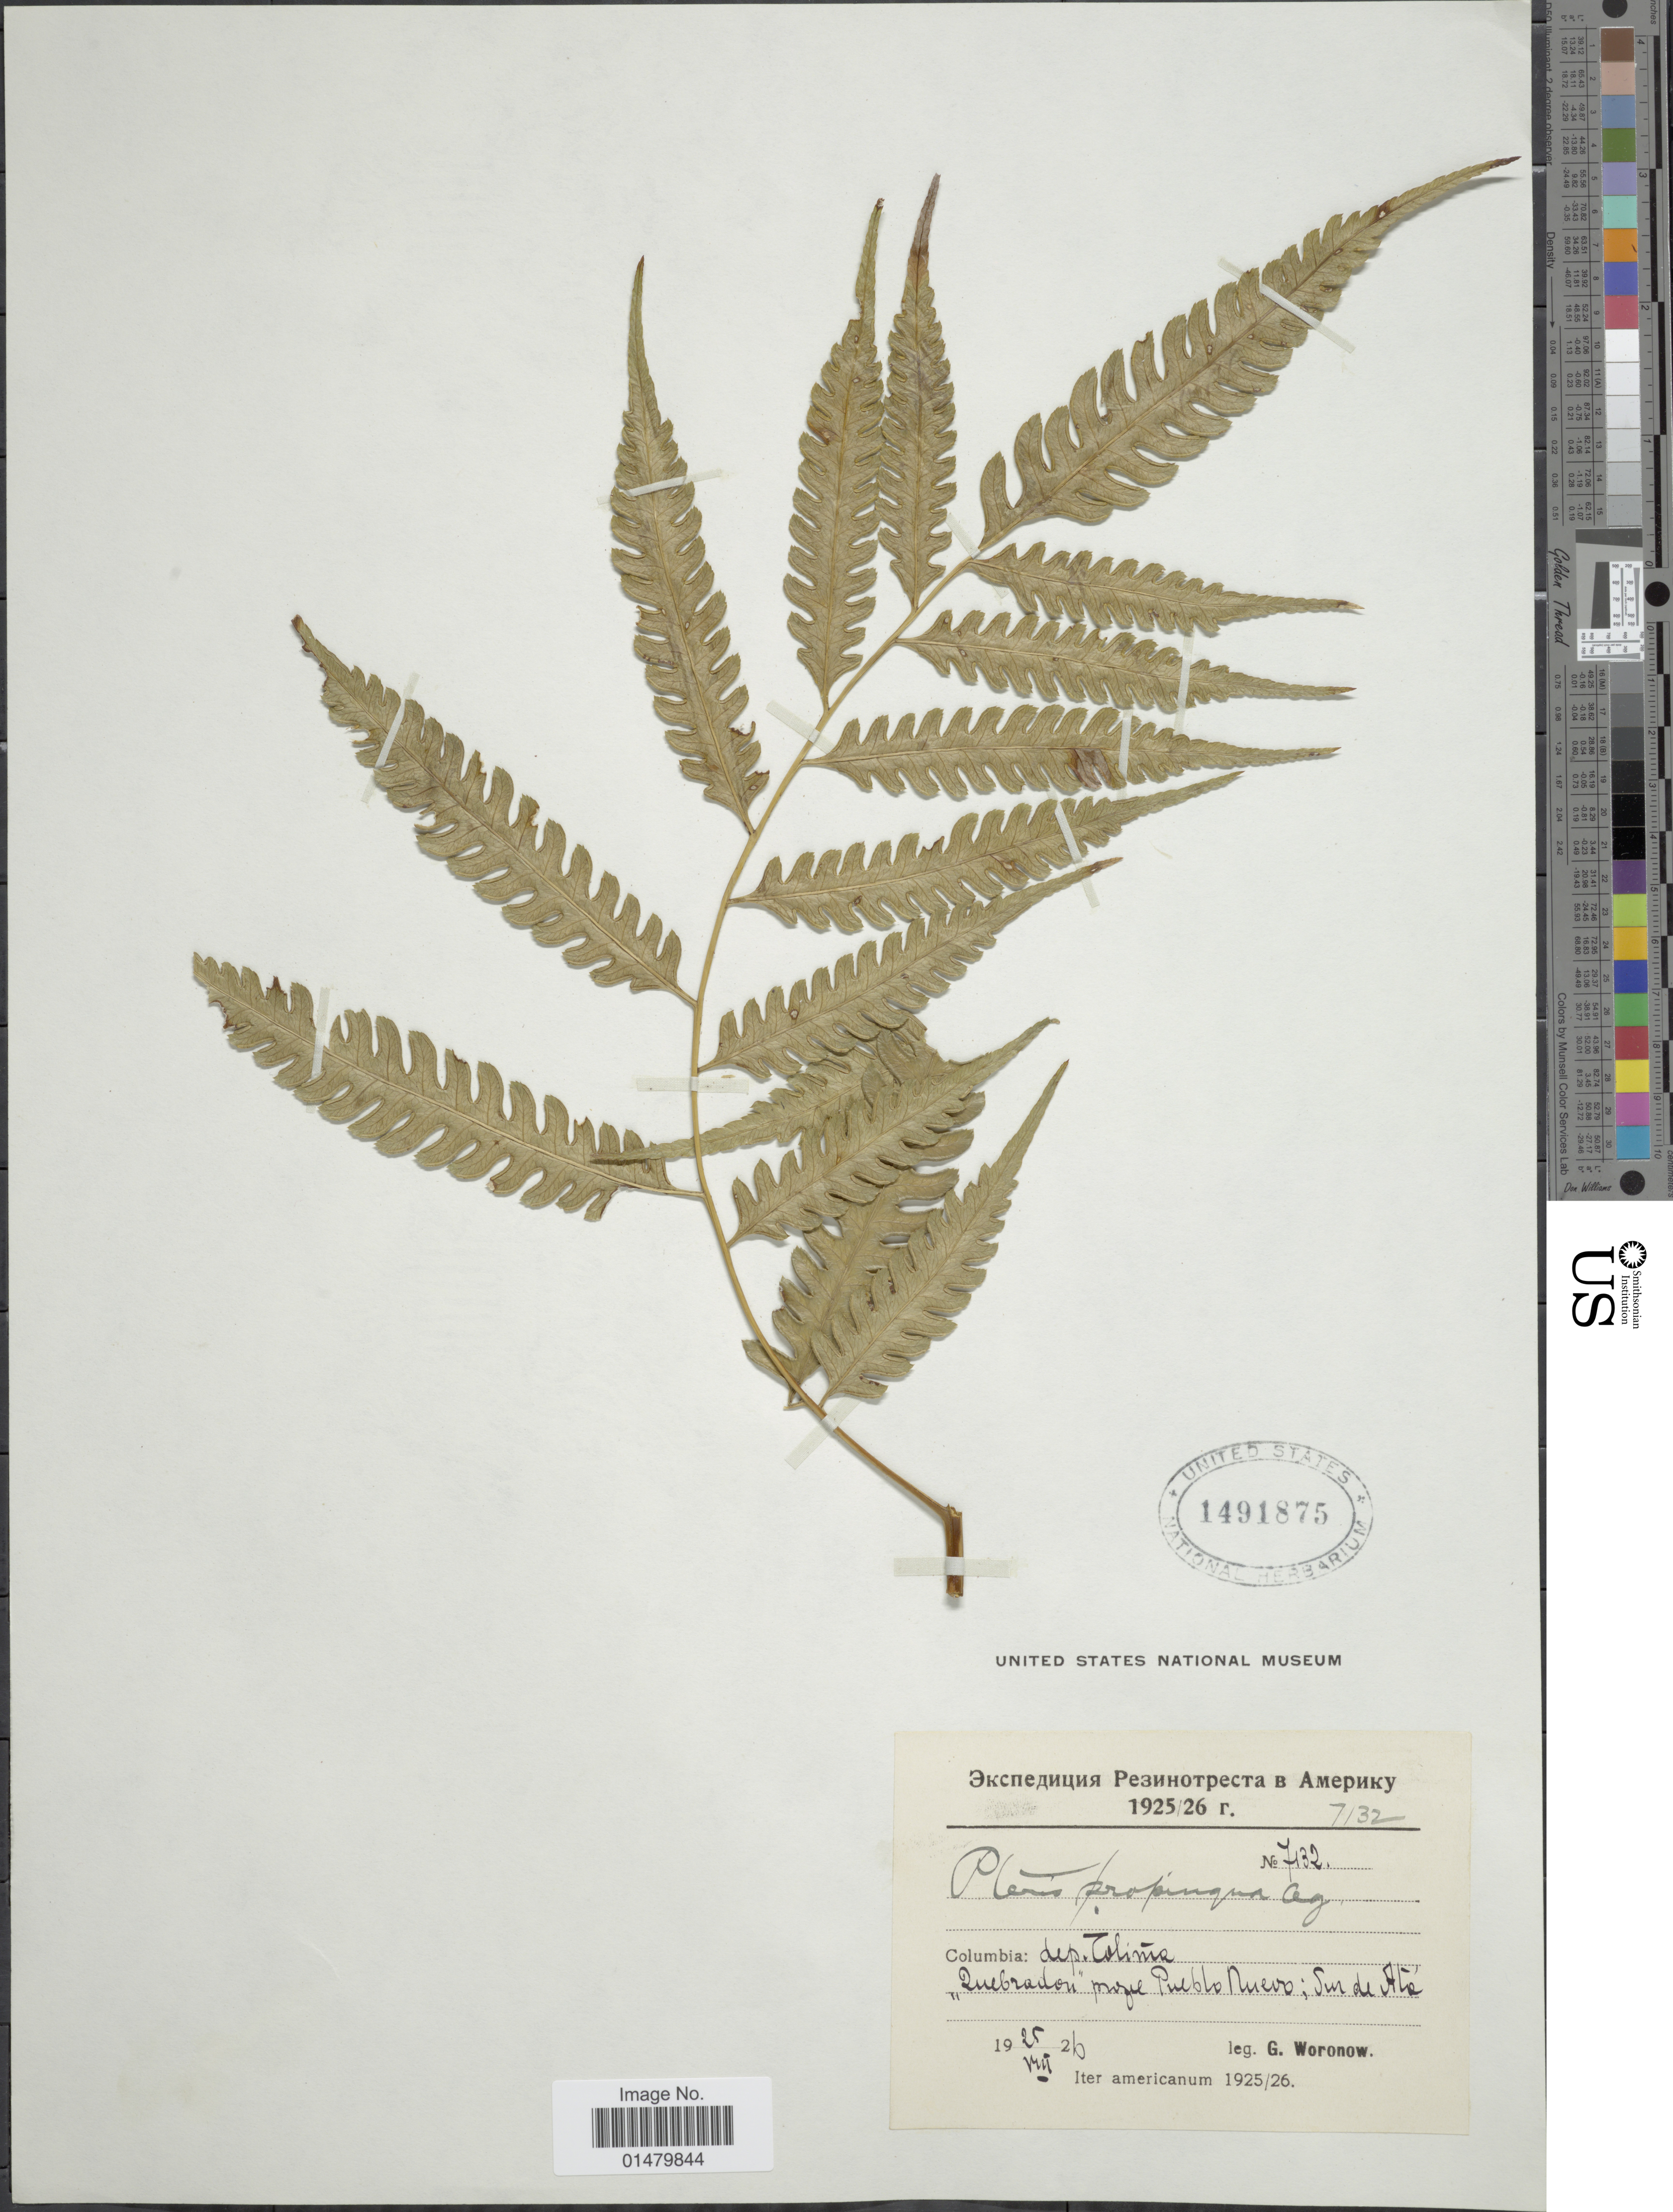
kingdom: Plantae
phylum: Tracheophyta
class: Polypodiopsida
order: Polypodiales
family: Pteridaceae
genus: Pteris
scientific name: Pteris propinqua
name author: J. Agardh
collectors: G. Woronow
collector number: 7132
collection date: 1926-08-25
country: Colombia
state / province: Tolima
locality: Dep. Tolima. Quebrada prope Pueblo Nuevo; Sur de Atá. Iter americanum.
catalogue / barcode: US 1491875